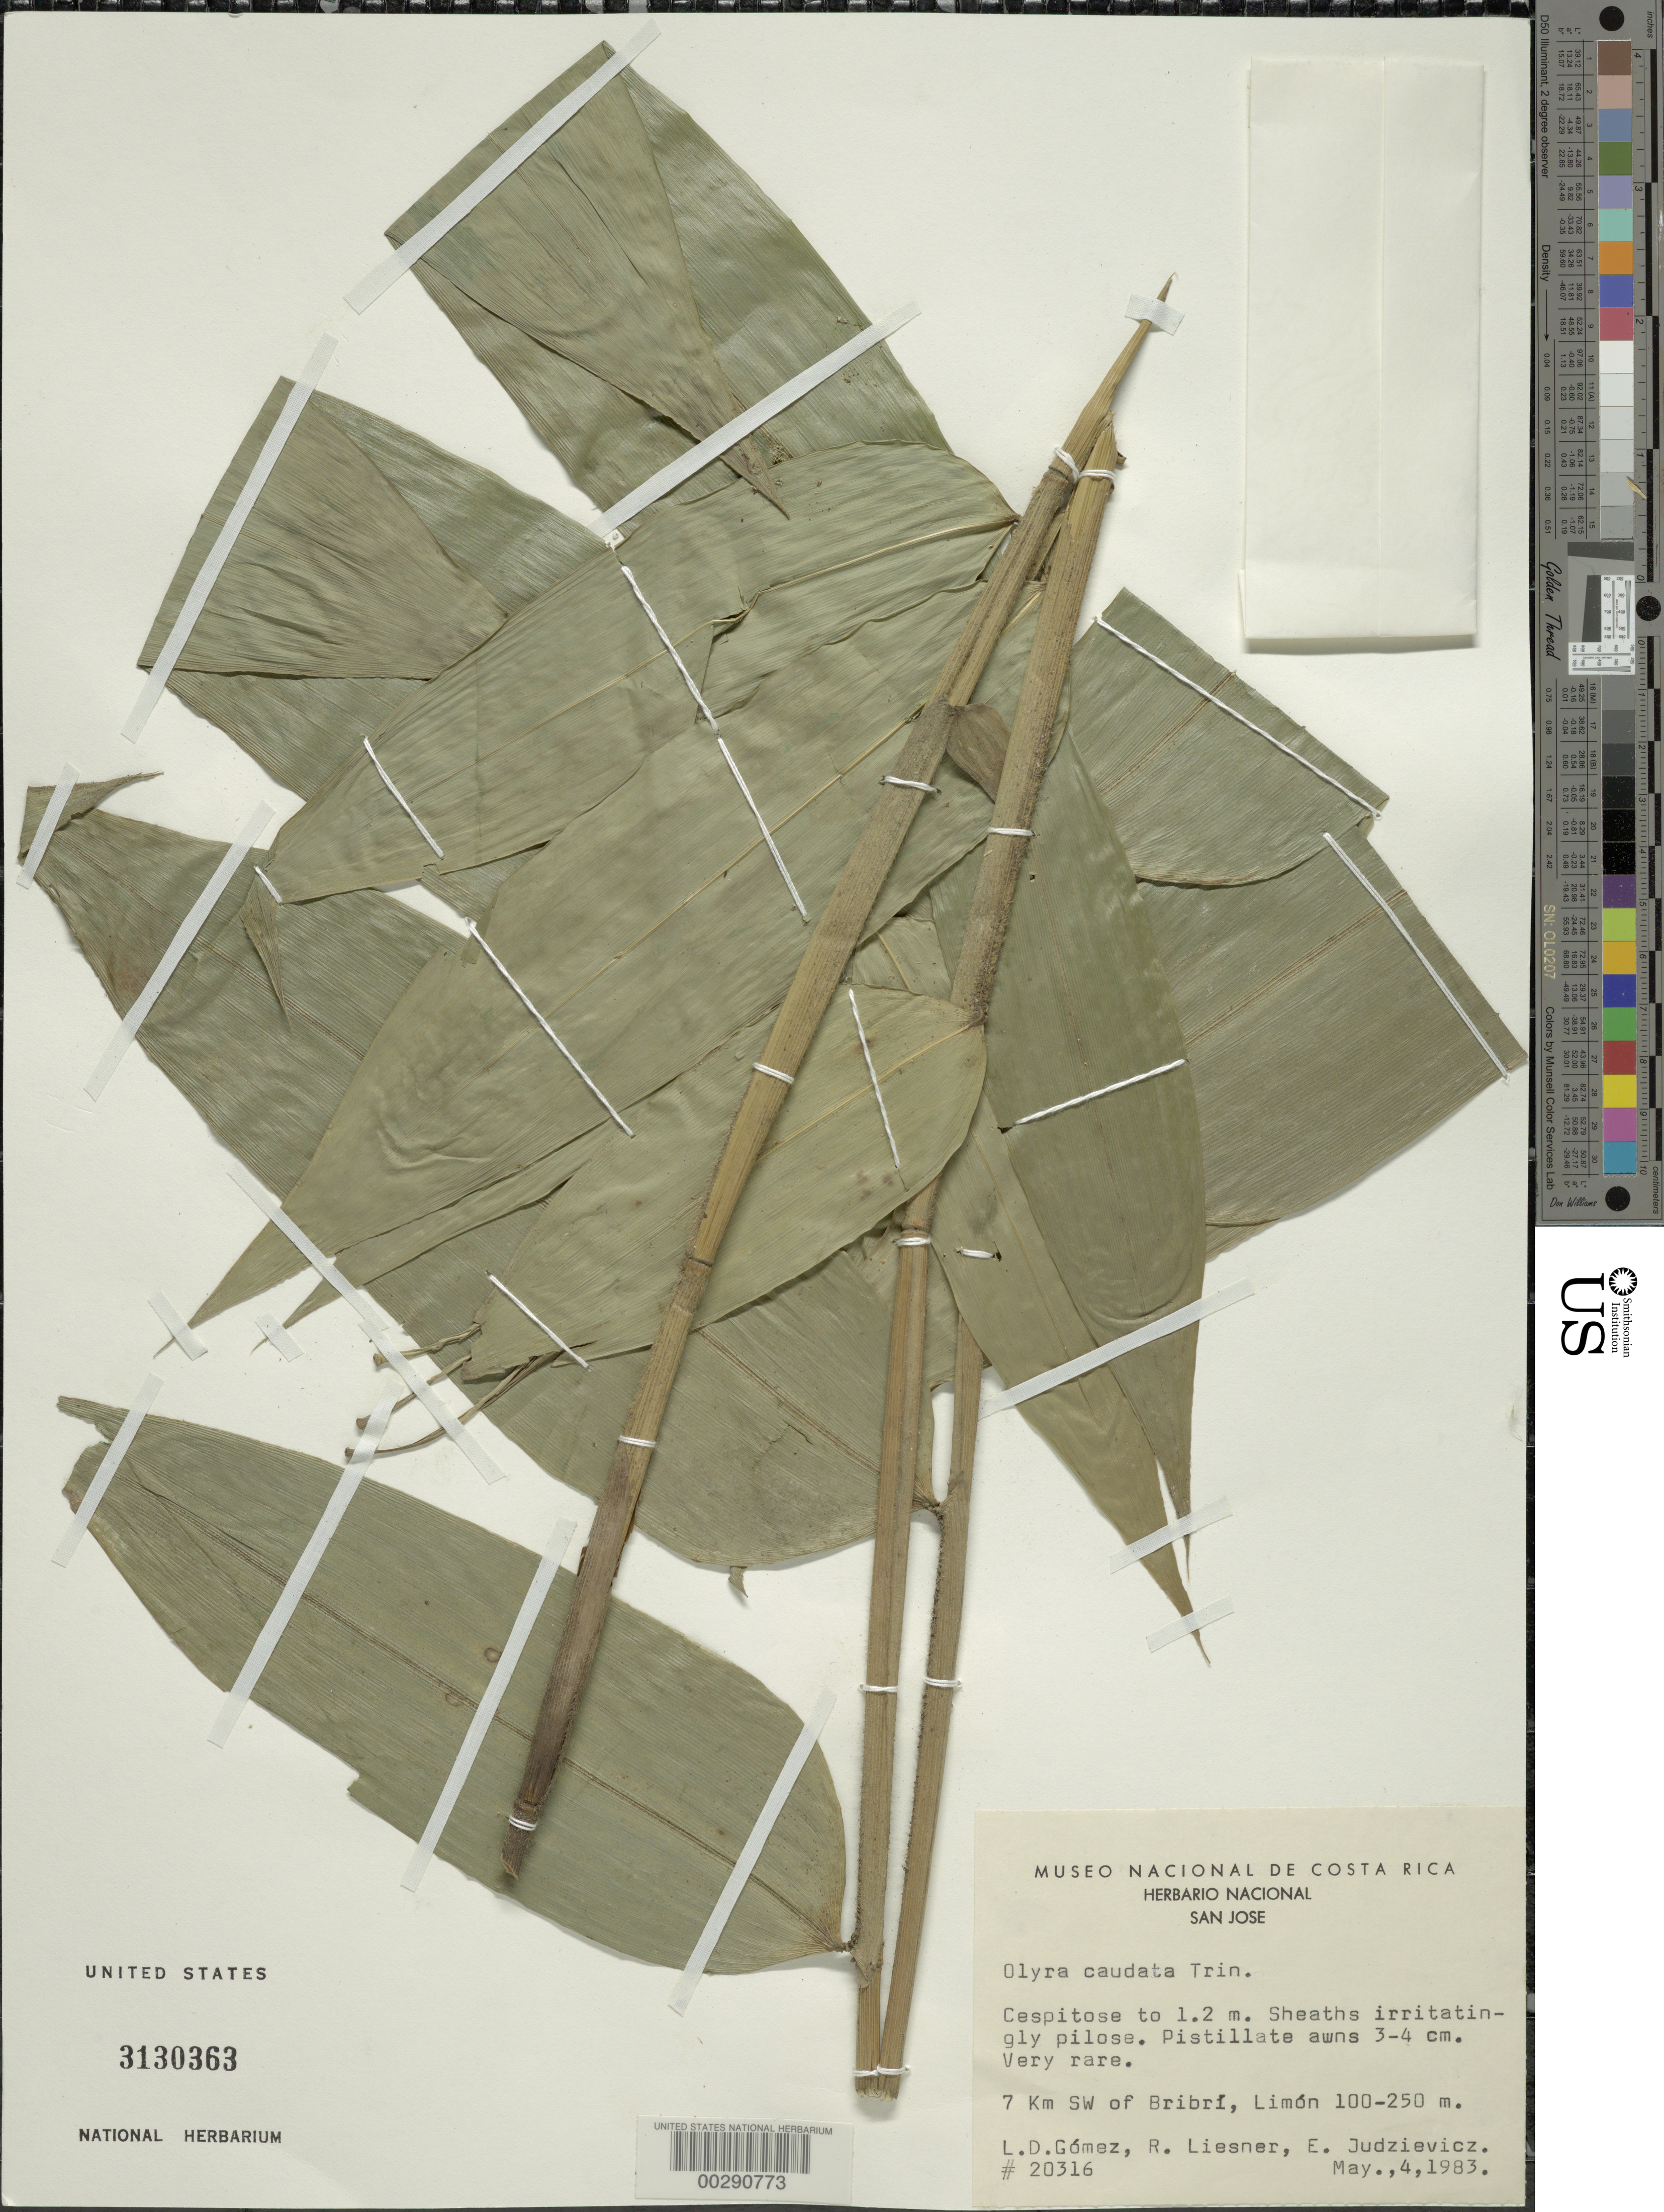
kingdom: Plantae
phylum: Tracheophyta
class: Liliopsida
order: Poales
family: Poaceae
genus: Olyra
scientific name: Olyra caudata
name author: Trin.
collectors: L. D. Gómez, R. L. Liesner & E. J. Judziewicz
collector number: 20316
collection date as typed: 04 May 1983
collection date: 1983-05-04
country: Costa Rica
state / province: Limón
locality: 7 km sw of bribri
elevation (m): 100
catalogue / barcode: US 3130363